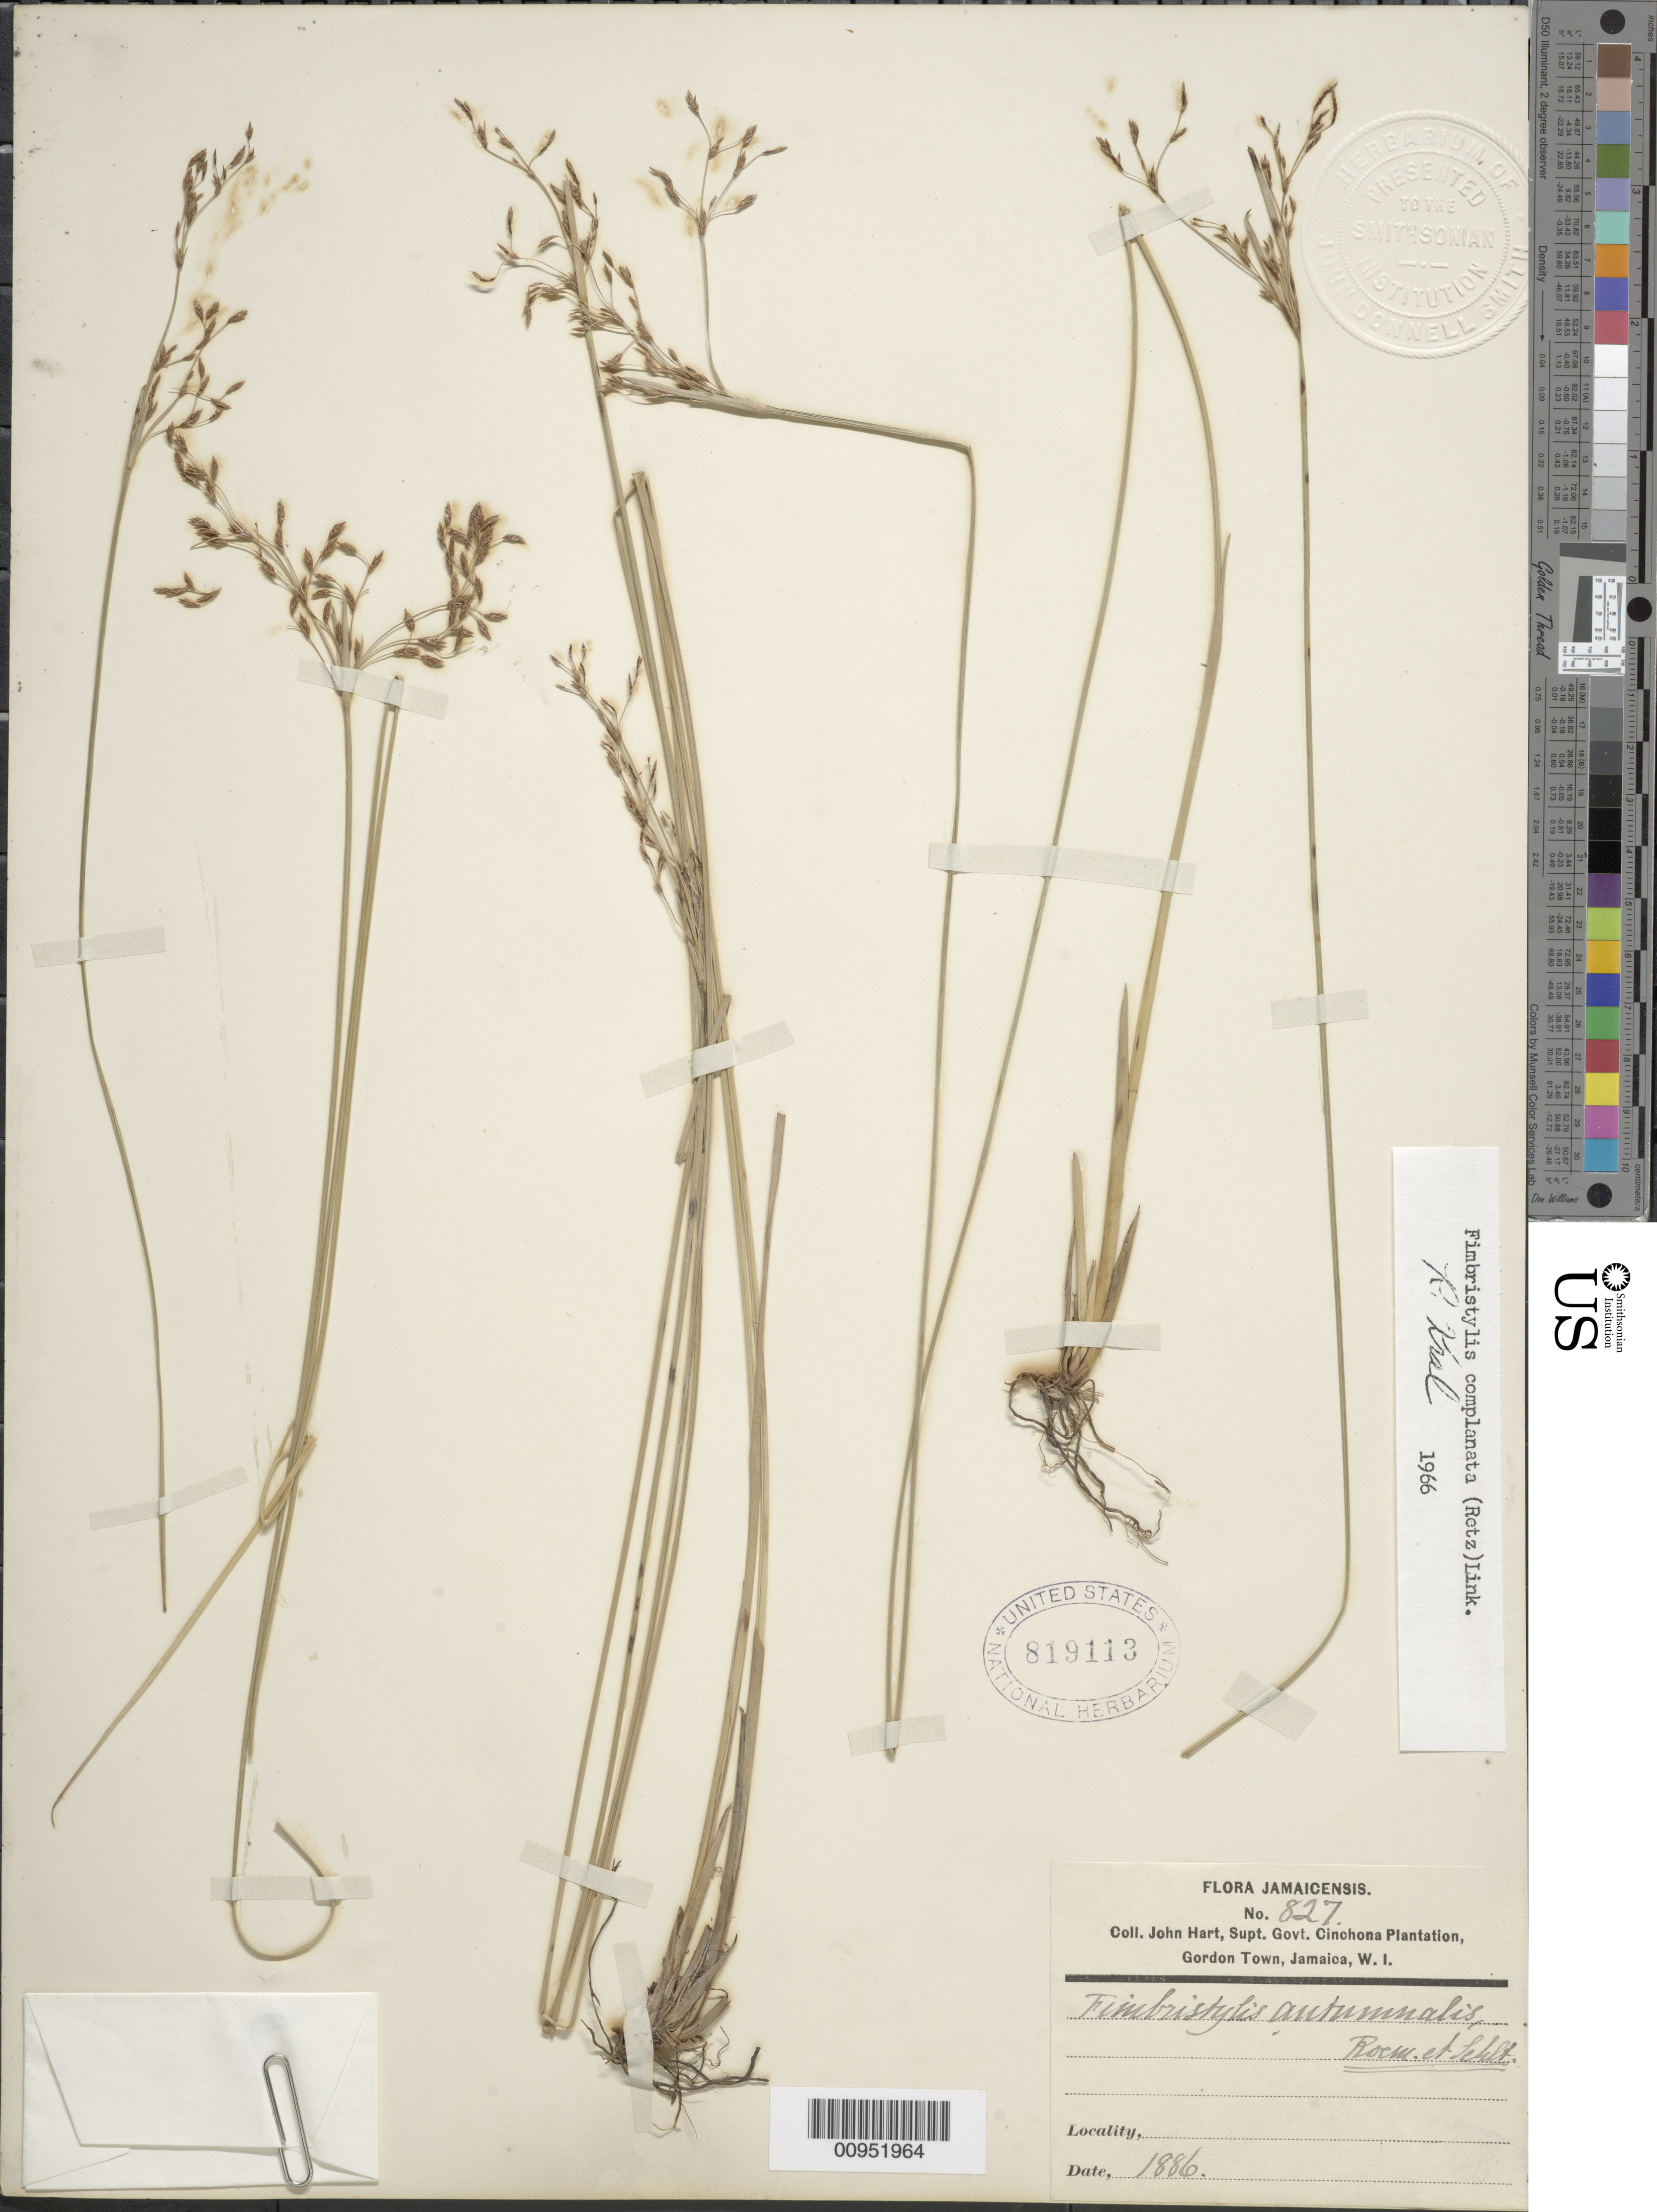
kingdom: Plantae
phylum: Tracheophyta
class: Liliopsida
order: Poales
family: Cyperaceae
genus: Fimbristylis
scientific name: Fimbristylis complanata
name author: (Retz.) Link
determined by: Kral, Robert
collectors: J. Hart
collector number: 827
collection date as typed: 1886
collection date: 1886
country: Jamaica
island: Jamaica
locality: Gordon Town, Supt. Govt. Cinchona Plantation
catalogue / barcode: US 819113